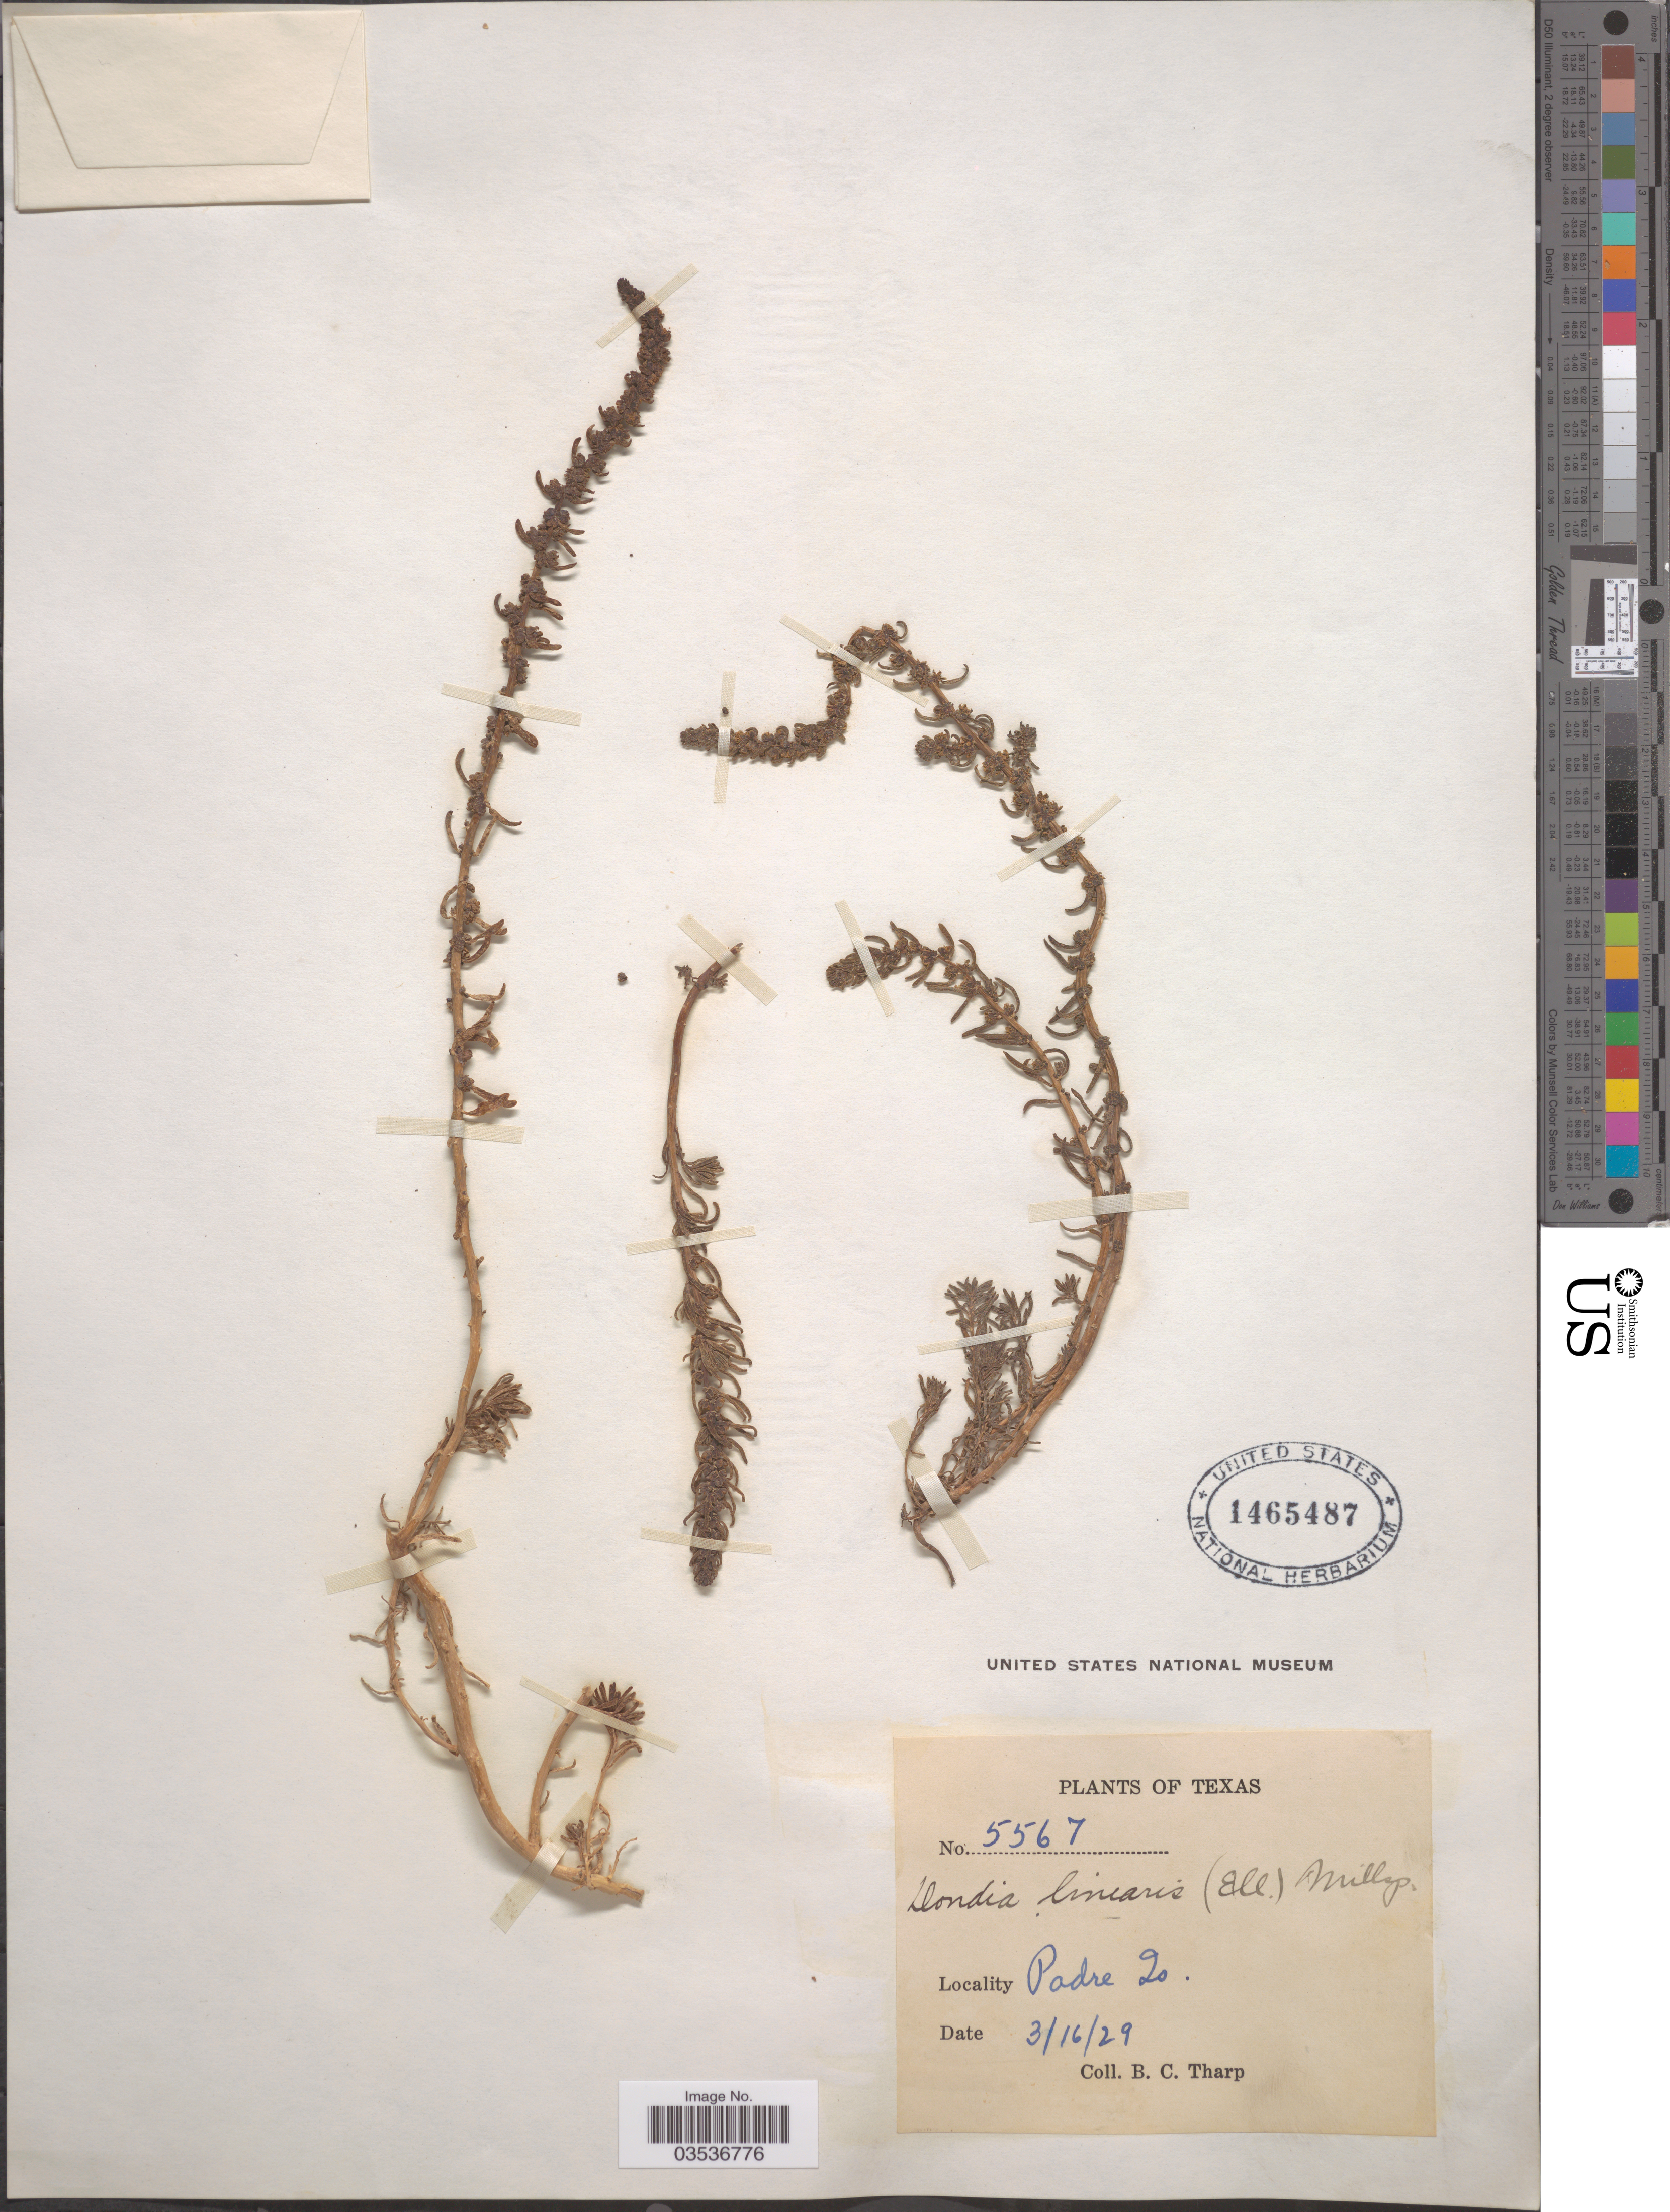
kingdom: Plantae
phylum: Tracheophyta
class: Magnoliopsida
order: Caryophyllales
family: Amaranthaceae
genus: Suaeda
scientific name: Suaeda conferta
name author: (Small) I.M. Johnst.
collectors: B. C. Tharp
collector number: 5567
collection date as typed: Transcribed d/m/y: 16/3/29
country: United States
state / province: Texas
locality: Padre Is.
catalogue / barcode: US 1465487